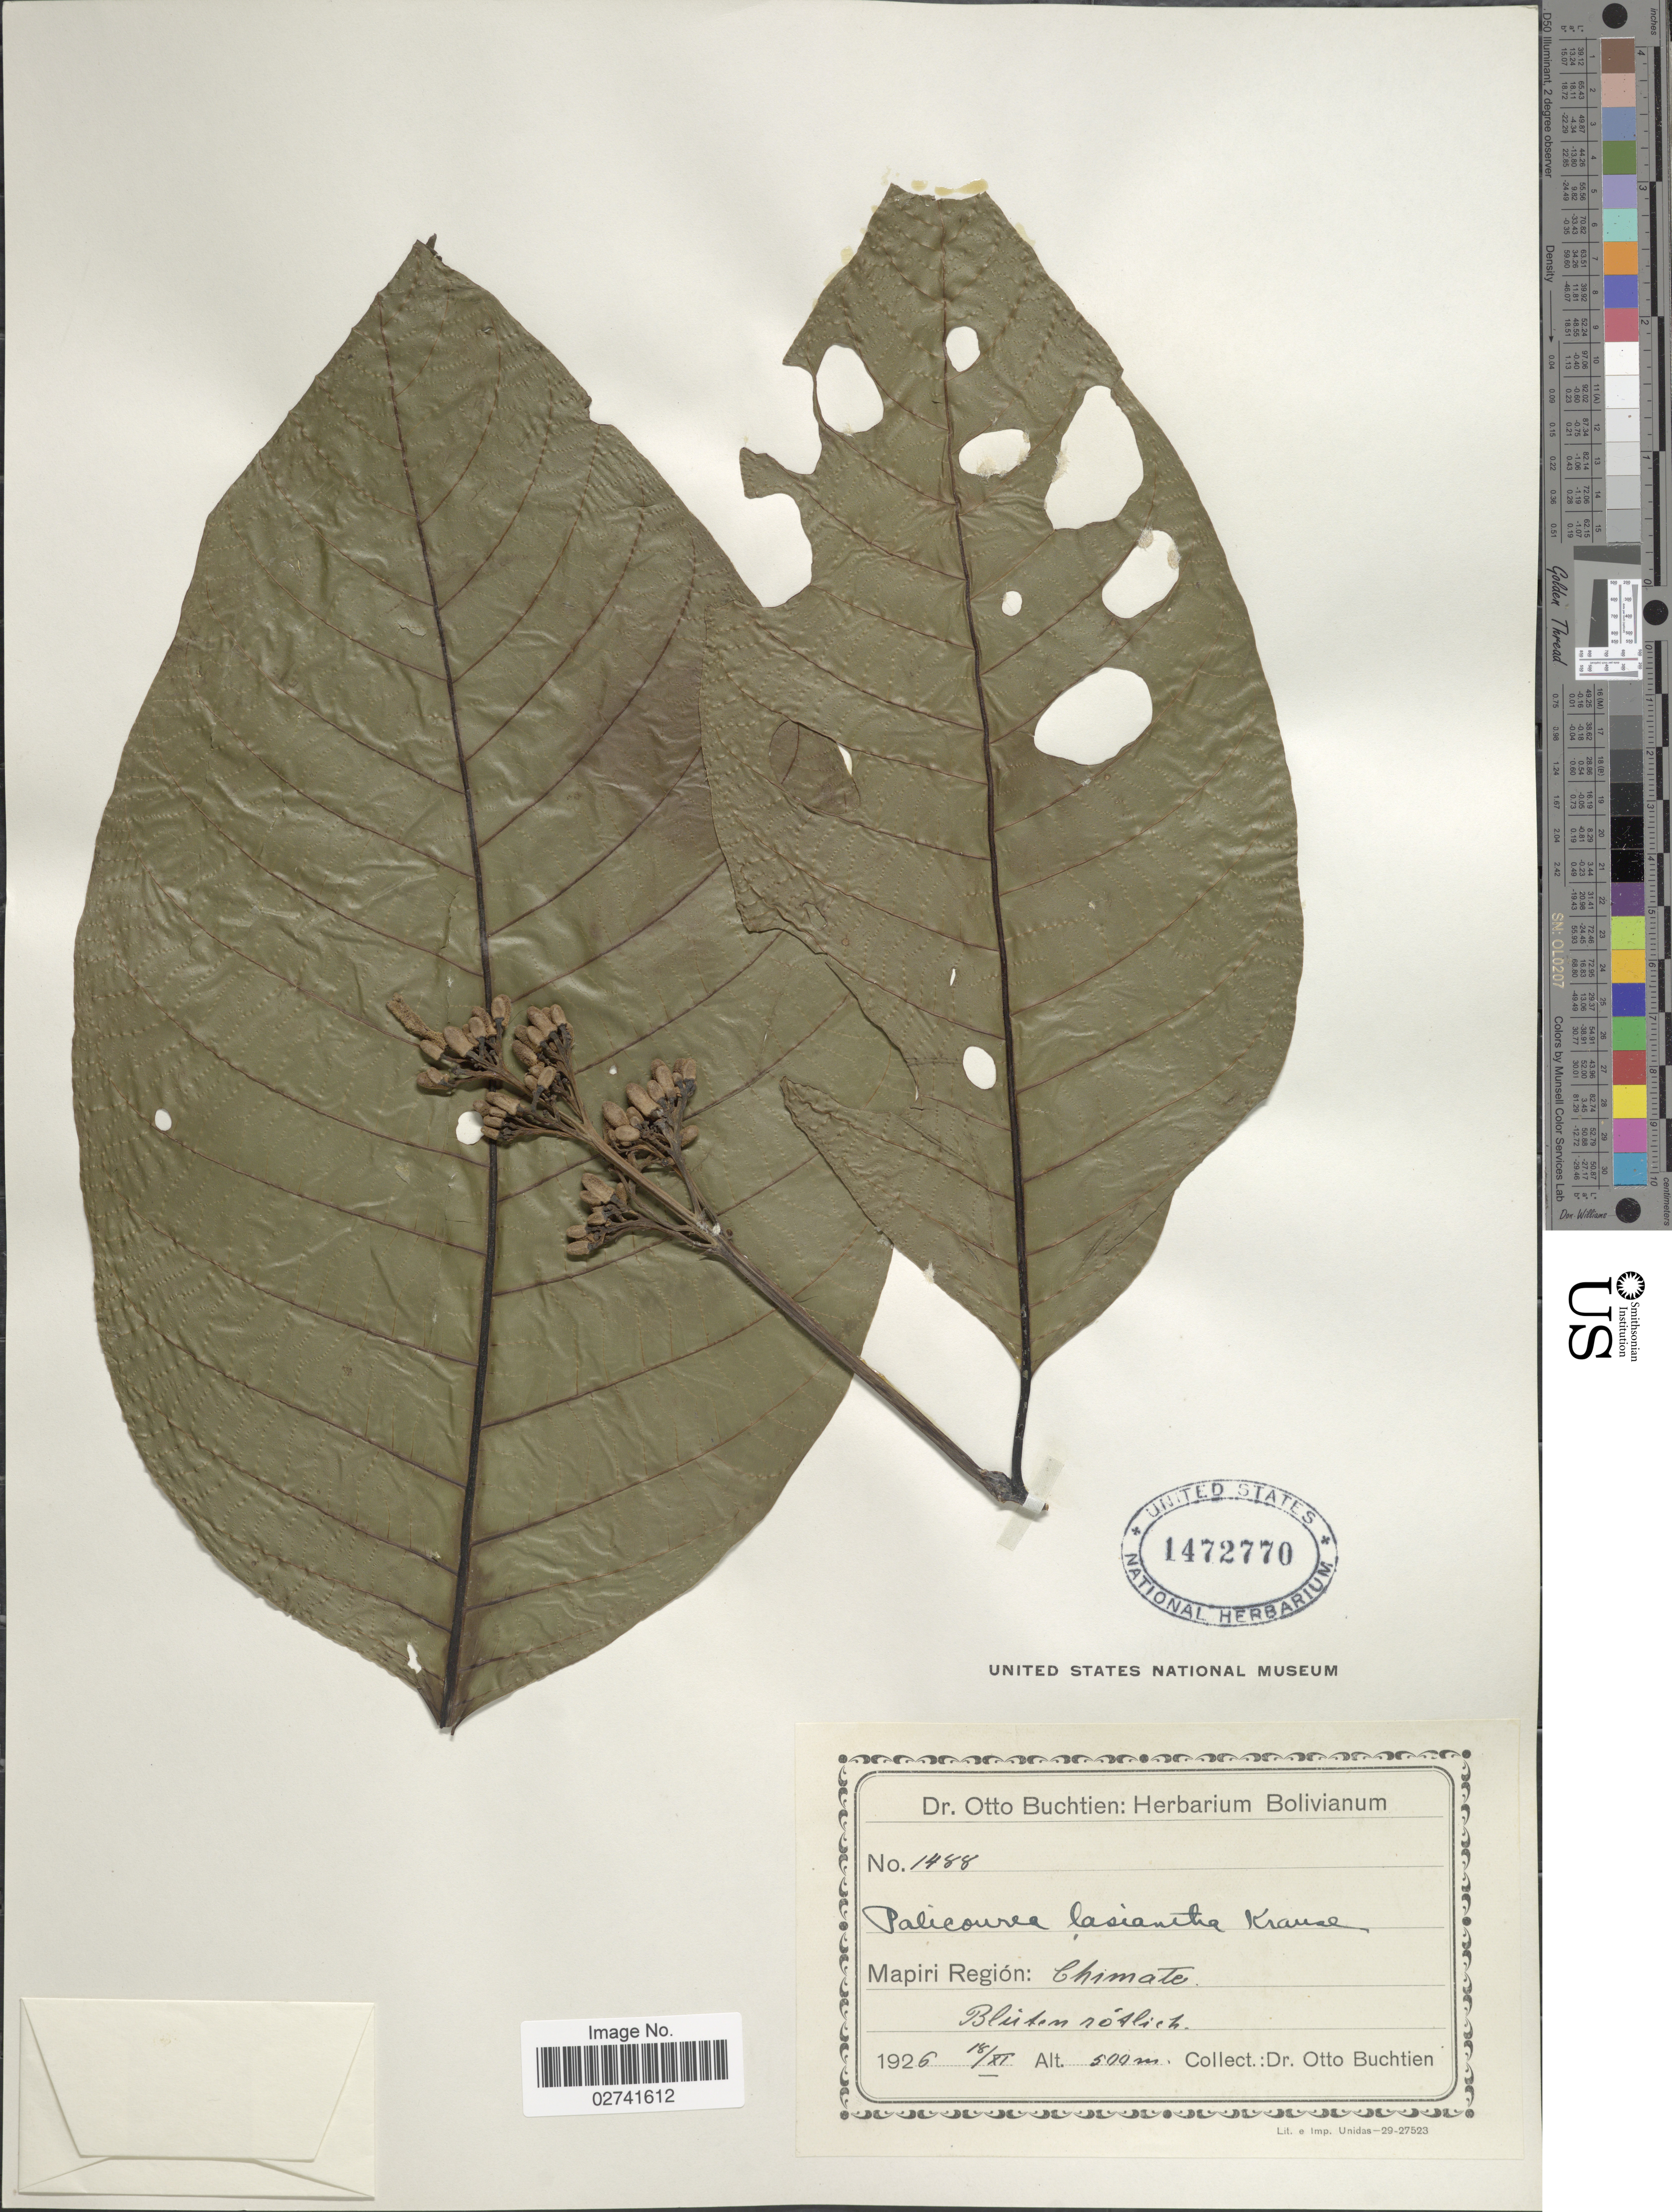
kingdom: Plantae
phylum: Tracheophyta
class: Magnoliopsida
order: Gentianales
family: Rubiaceae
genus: Palicourea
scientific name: Palicourea lasiantha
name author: Krause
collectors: O. Buchtien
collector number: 1488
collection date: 1926-11-18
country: Bolivia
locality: Mapiri Región: Chimate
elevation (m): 500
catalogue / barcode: US 1472770